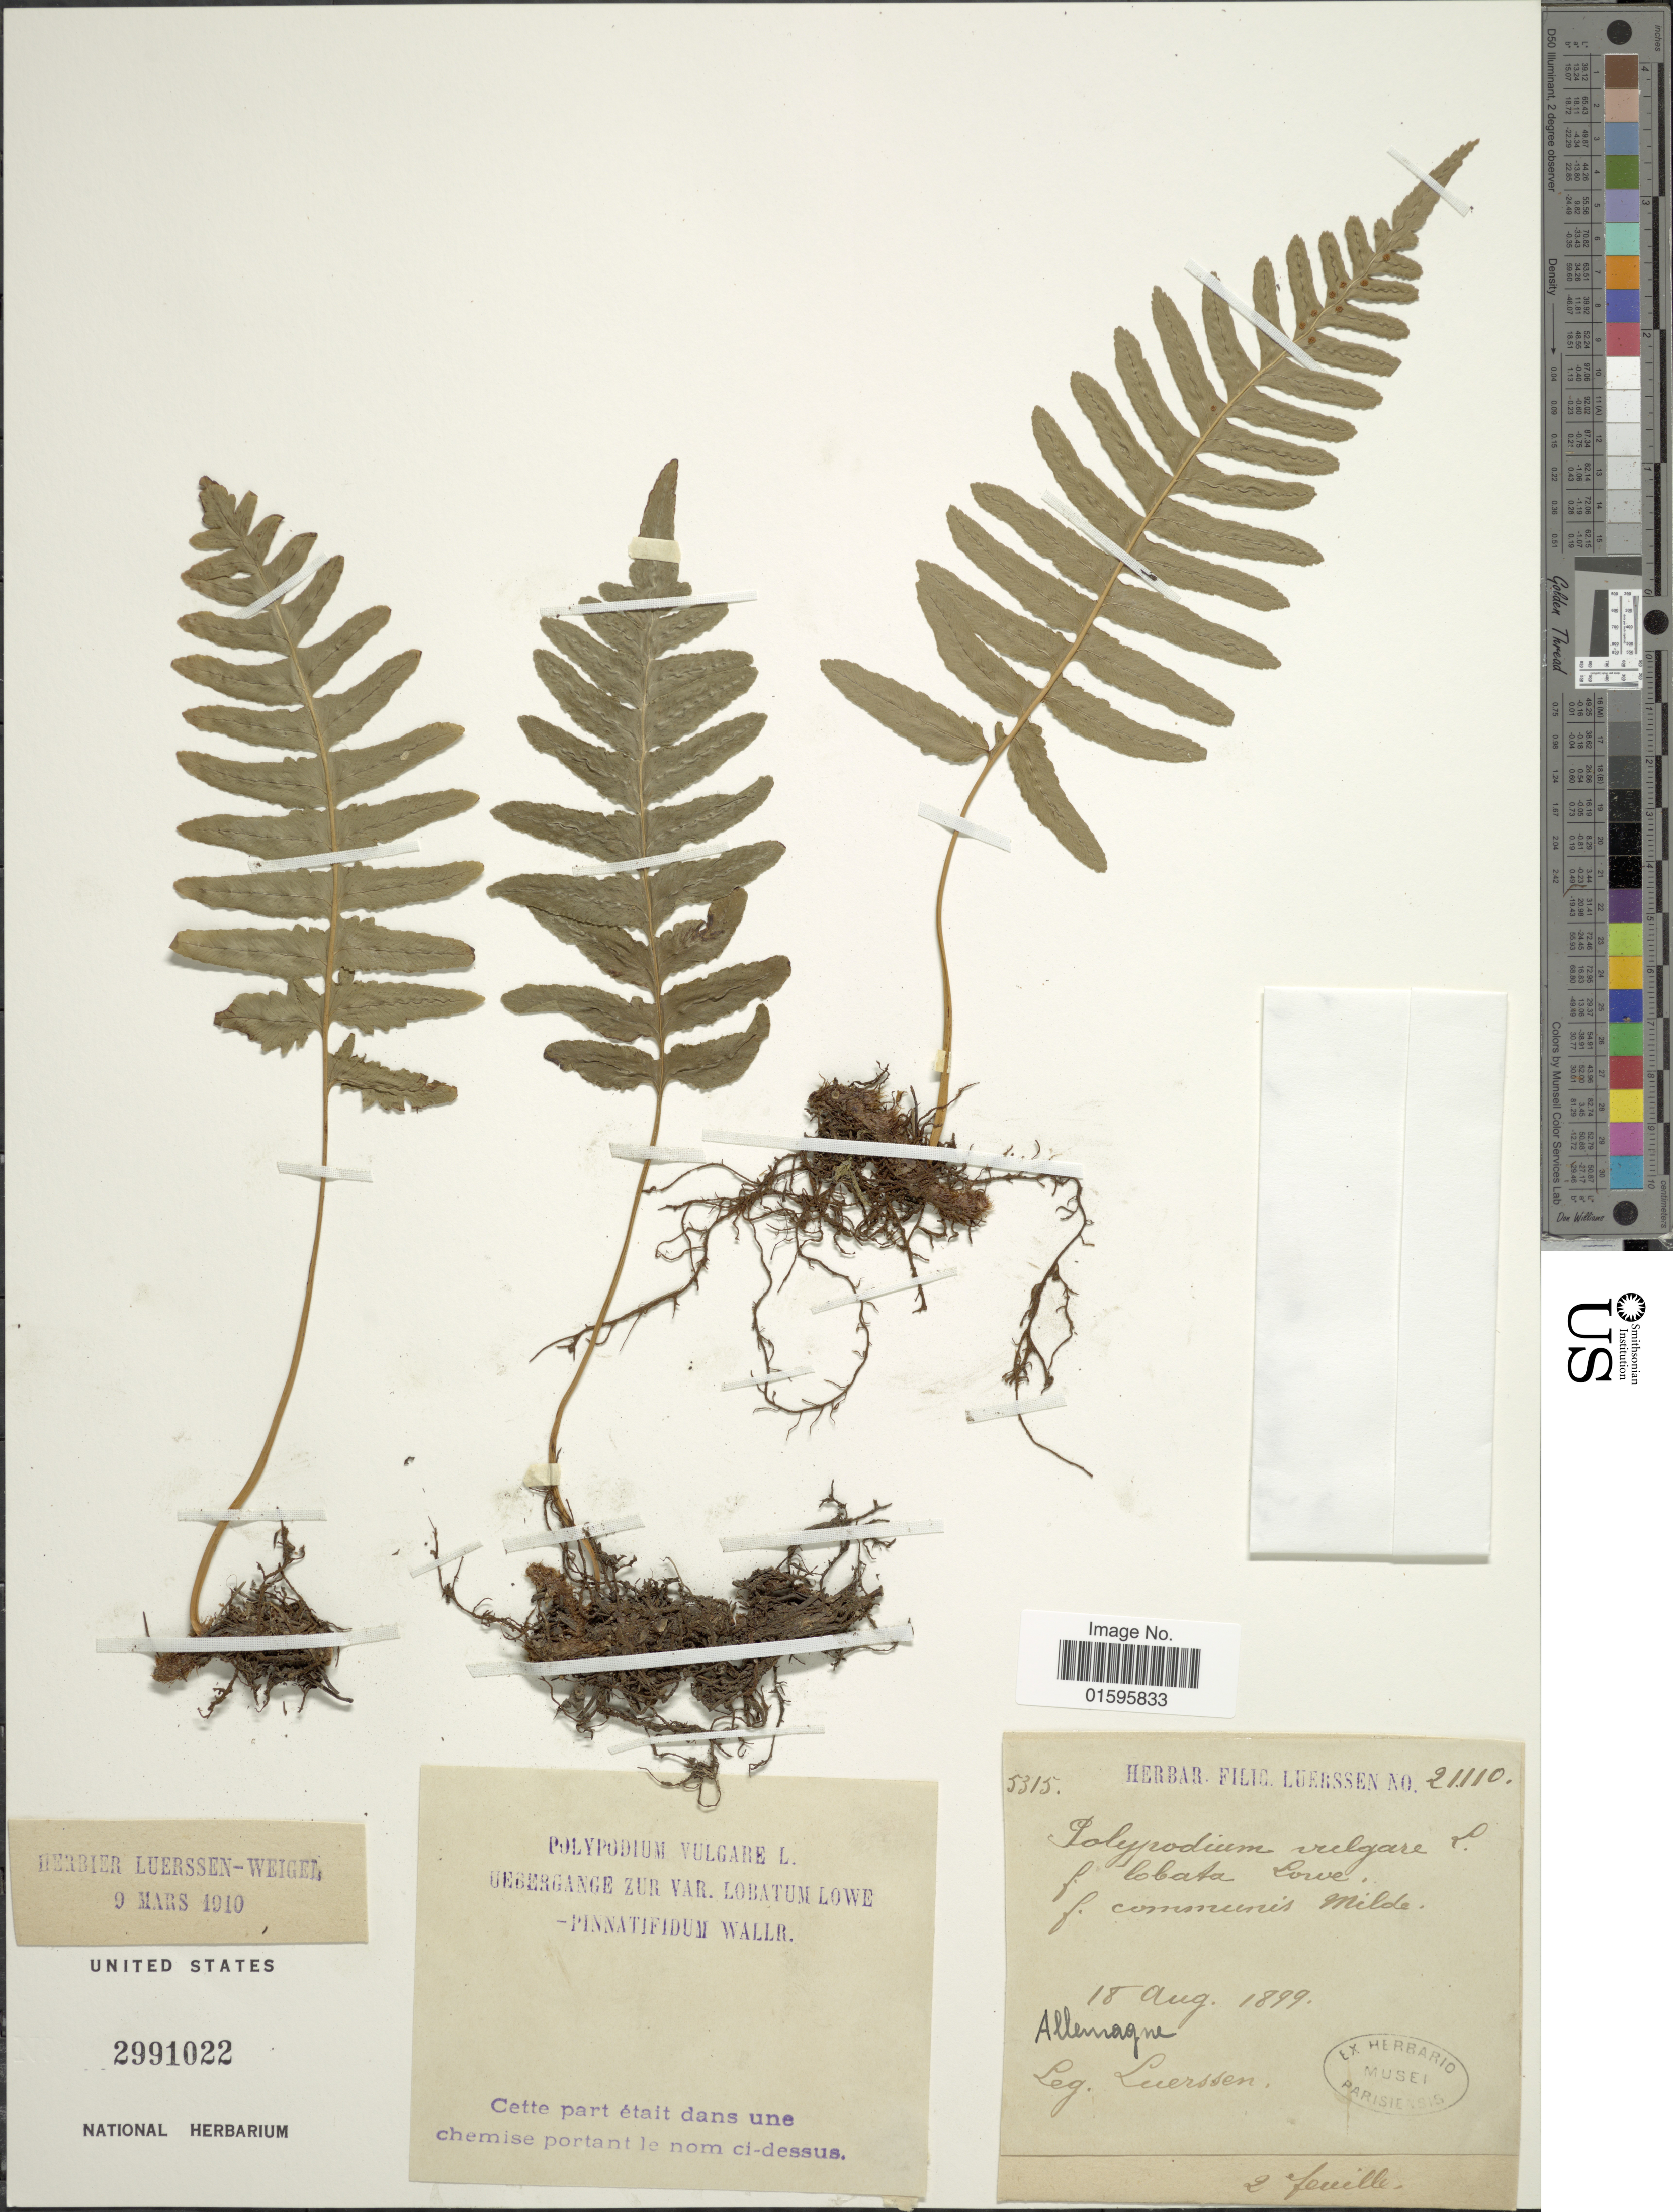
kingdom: Plantae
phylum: Tracheophyta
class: Polypodiopsida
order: Polypodiales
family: Polypodiaceae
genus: Polypodium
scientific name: Polypodium vulgare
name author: L.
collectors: Luerssen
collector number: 5315/21110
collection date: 1899-08-18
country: Germany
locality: Allemagne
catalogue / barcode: US 2991022